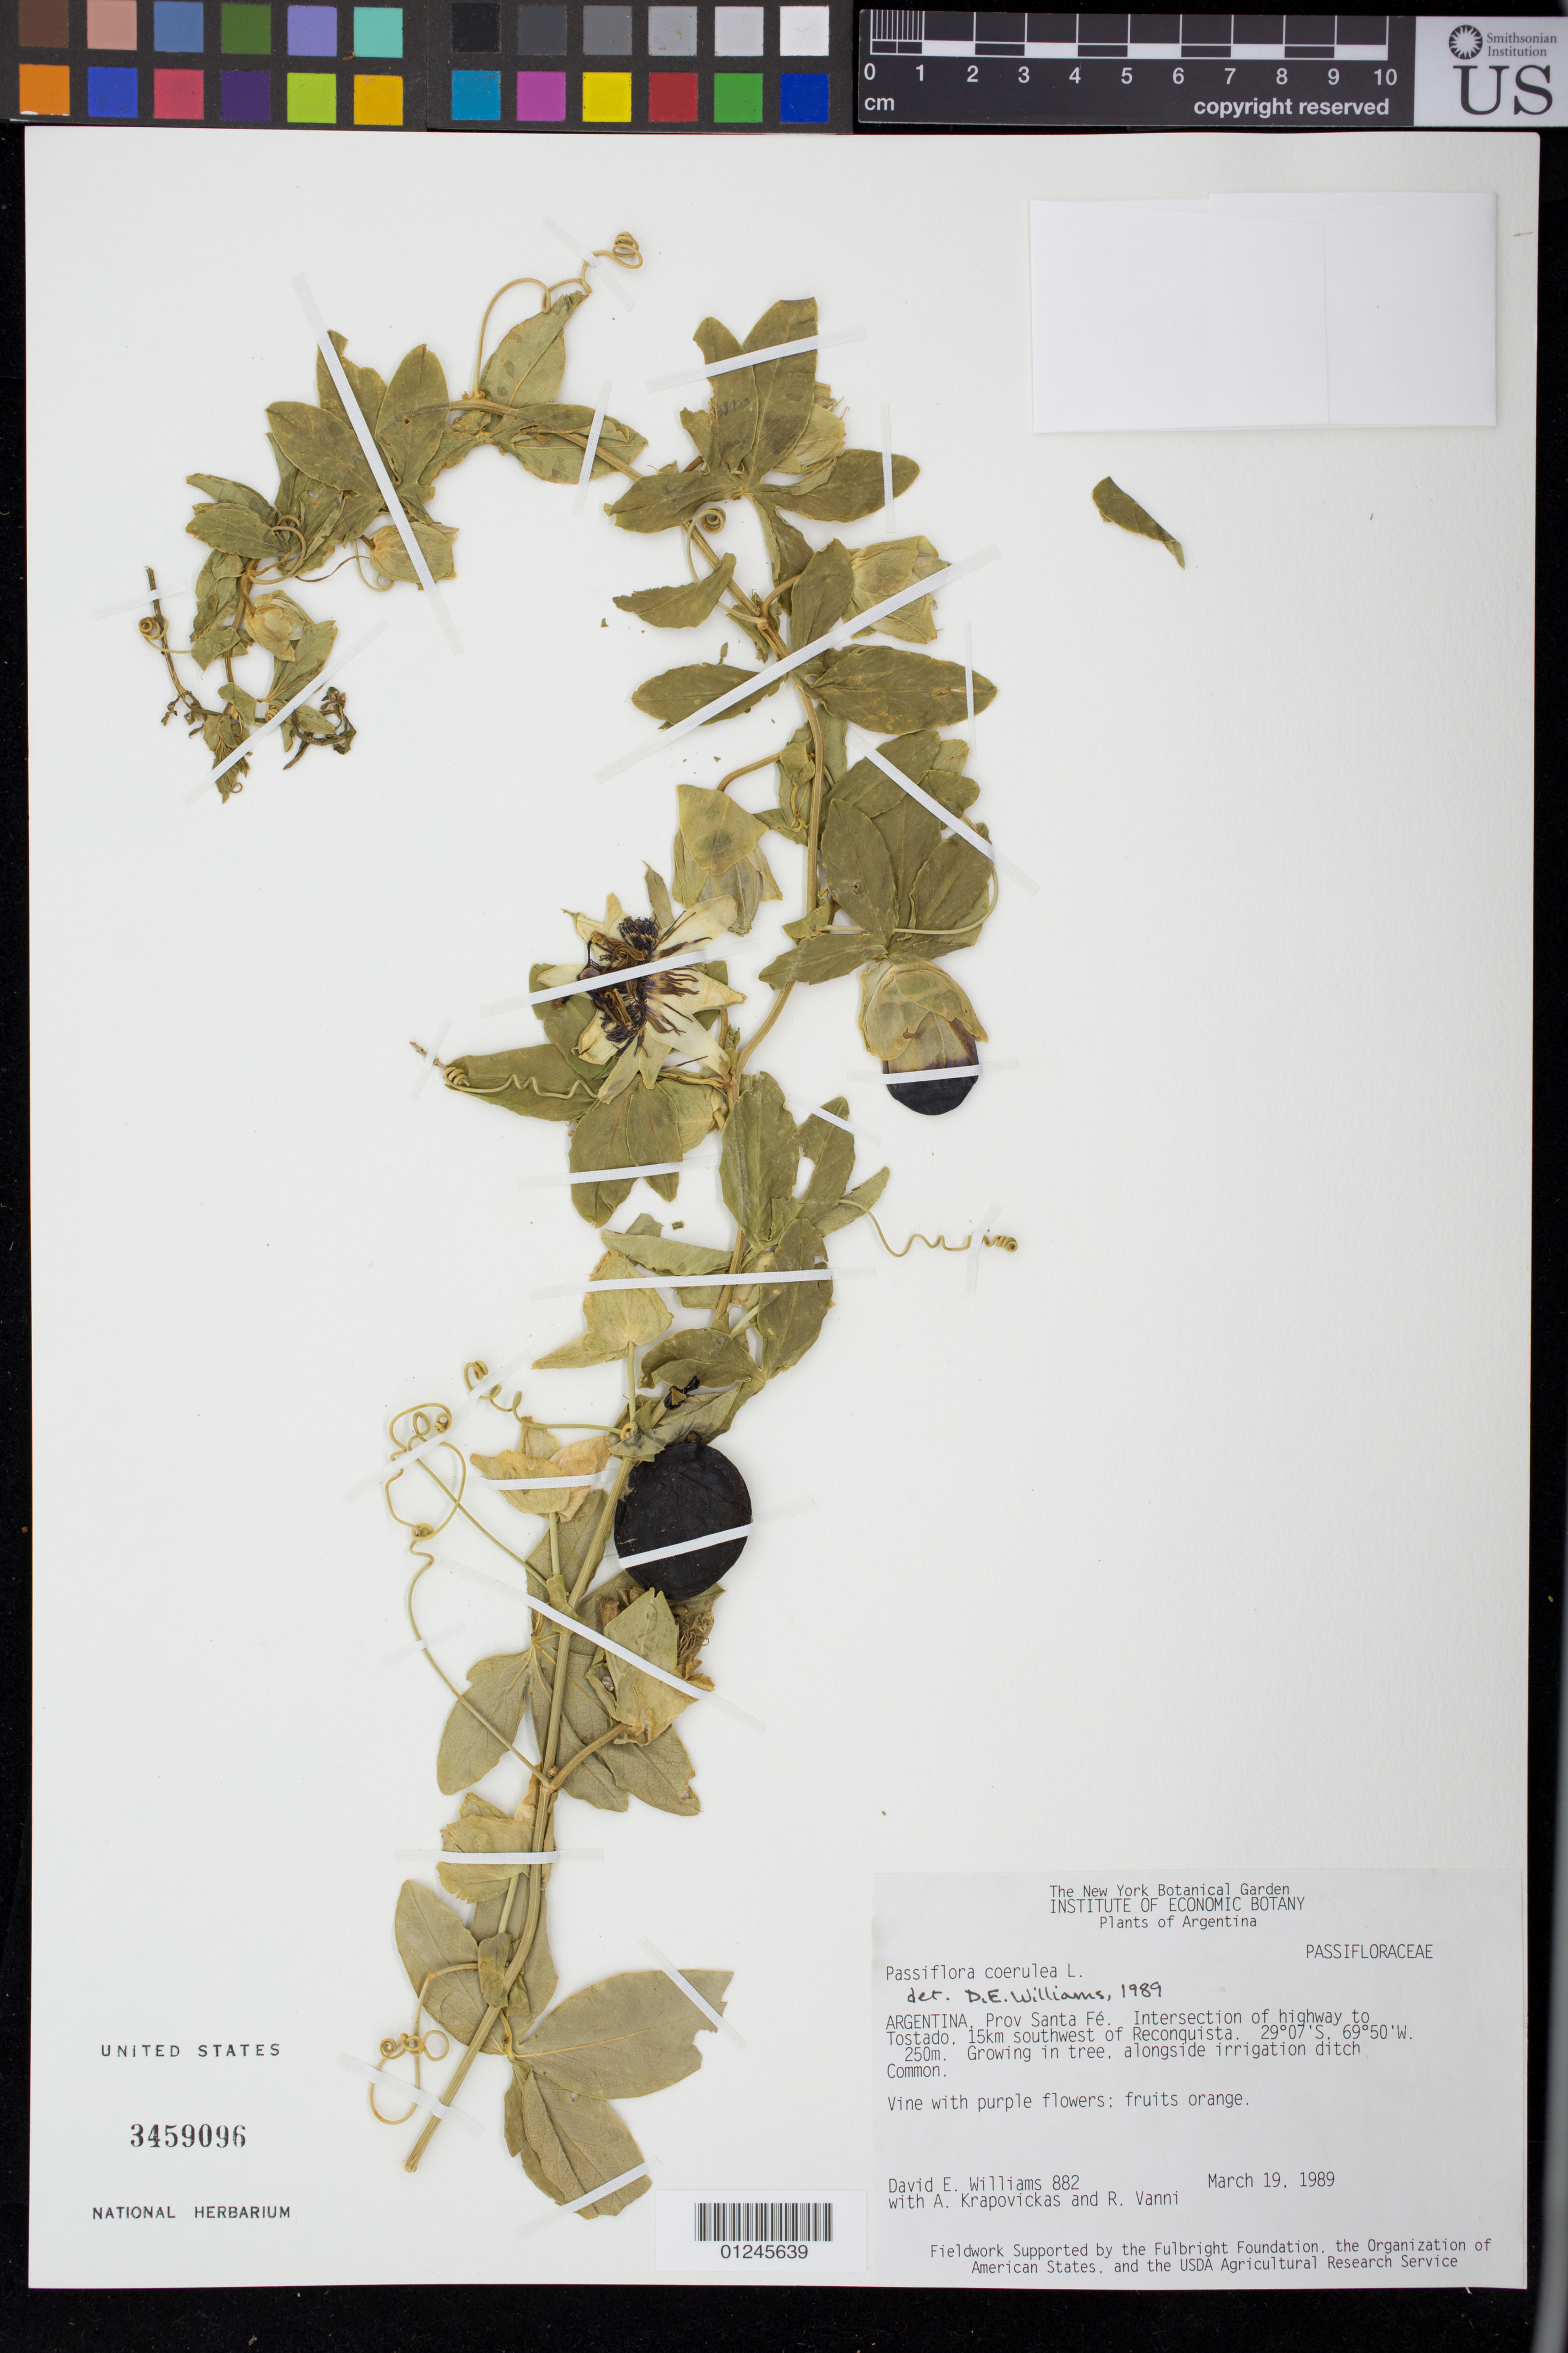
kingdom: Plantae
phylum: Tracheophyta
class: Magnoliopsida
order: Malpighiales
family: Passifloraceae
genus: Passiflora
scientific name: Passiflora coerulea L., orth. var. 'caerulea'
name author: L.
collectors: D. E. Williams, A. Krapovickas & R. Vanni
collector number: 882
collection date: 1989-03-19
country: Argentina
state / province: Santa Fe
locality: Intersection of highway to Tostado. 15km southwest of Reconquista.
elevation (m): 250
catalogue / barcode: US 3459096